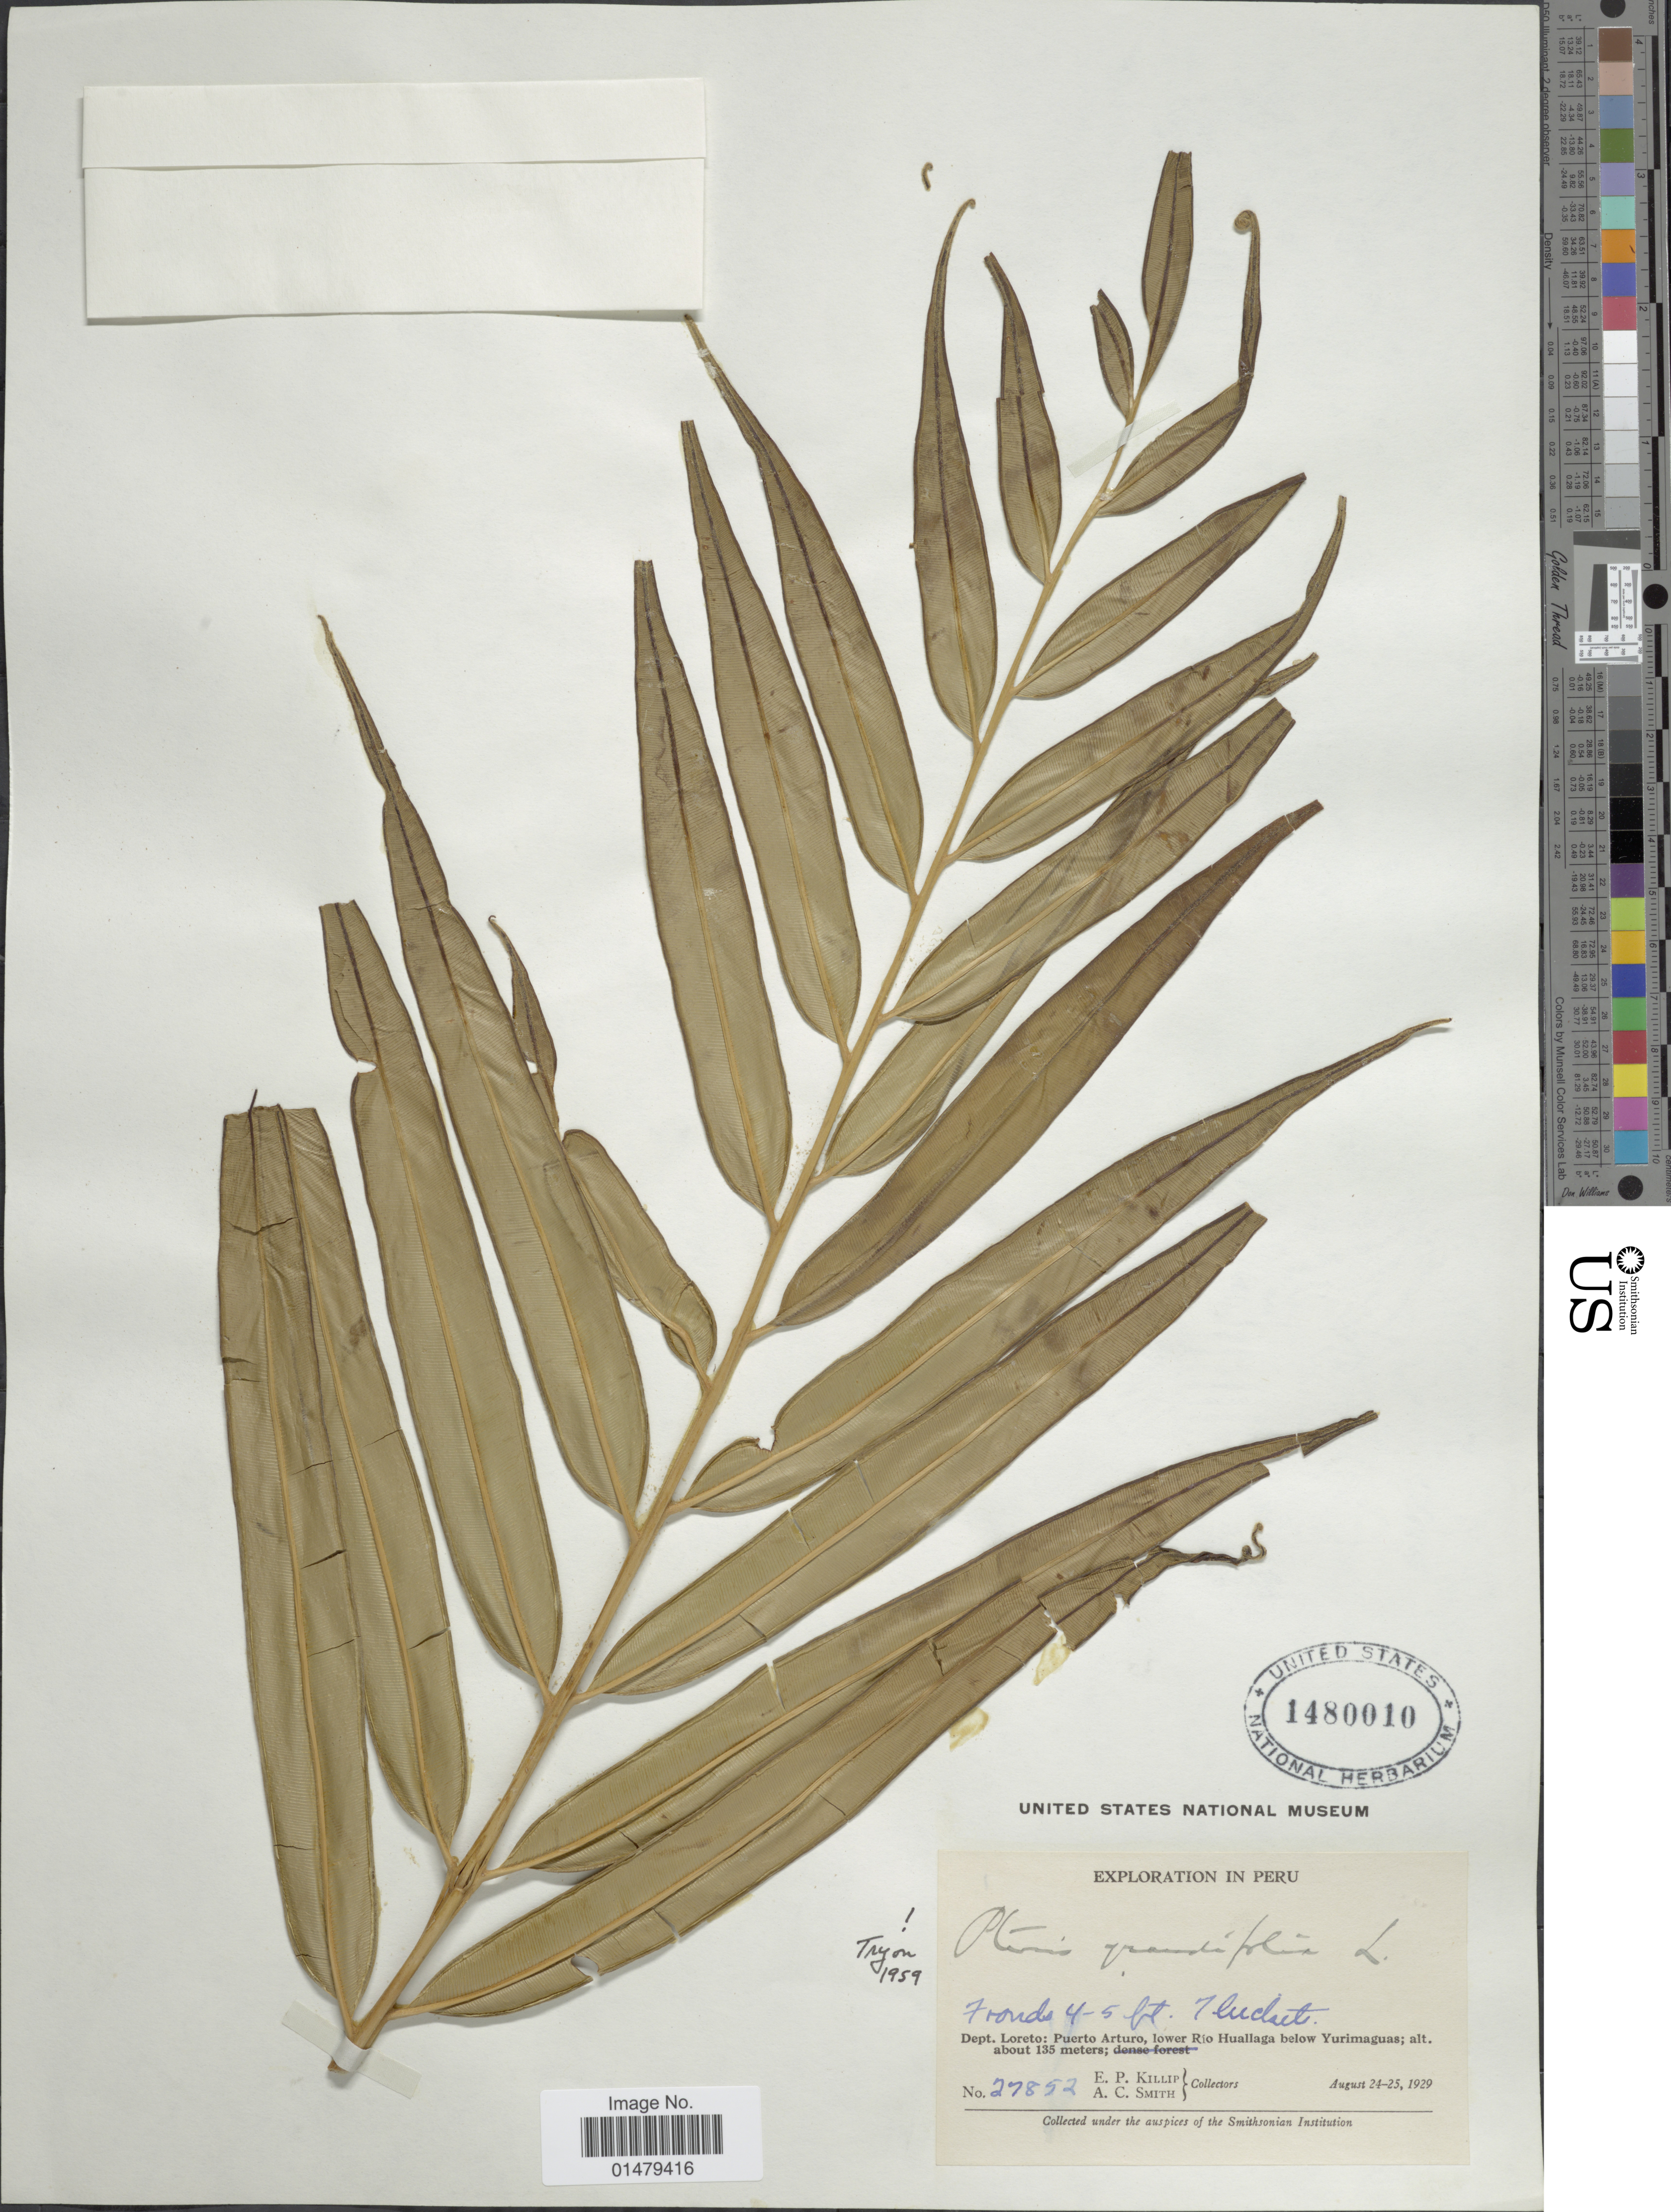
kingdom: Plantae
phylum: Tracheophyta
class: Polypodiopsida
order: Polypodiales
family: Pteridaceae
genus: Pteris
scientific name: Pteris grandifolia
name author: L.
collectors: E. P. Killip & A. C. Smith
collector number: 27852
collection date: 1929-08-24/1929-08-25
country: Peru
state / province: Loreto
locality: Dept. Loreto: Puerto Arturo, lower Rio Huallaga below Yurimaguas.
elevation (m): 135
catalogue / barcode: US 1480010